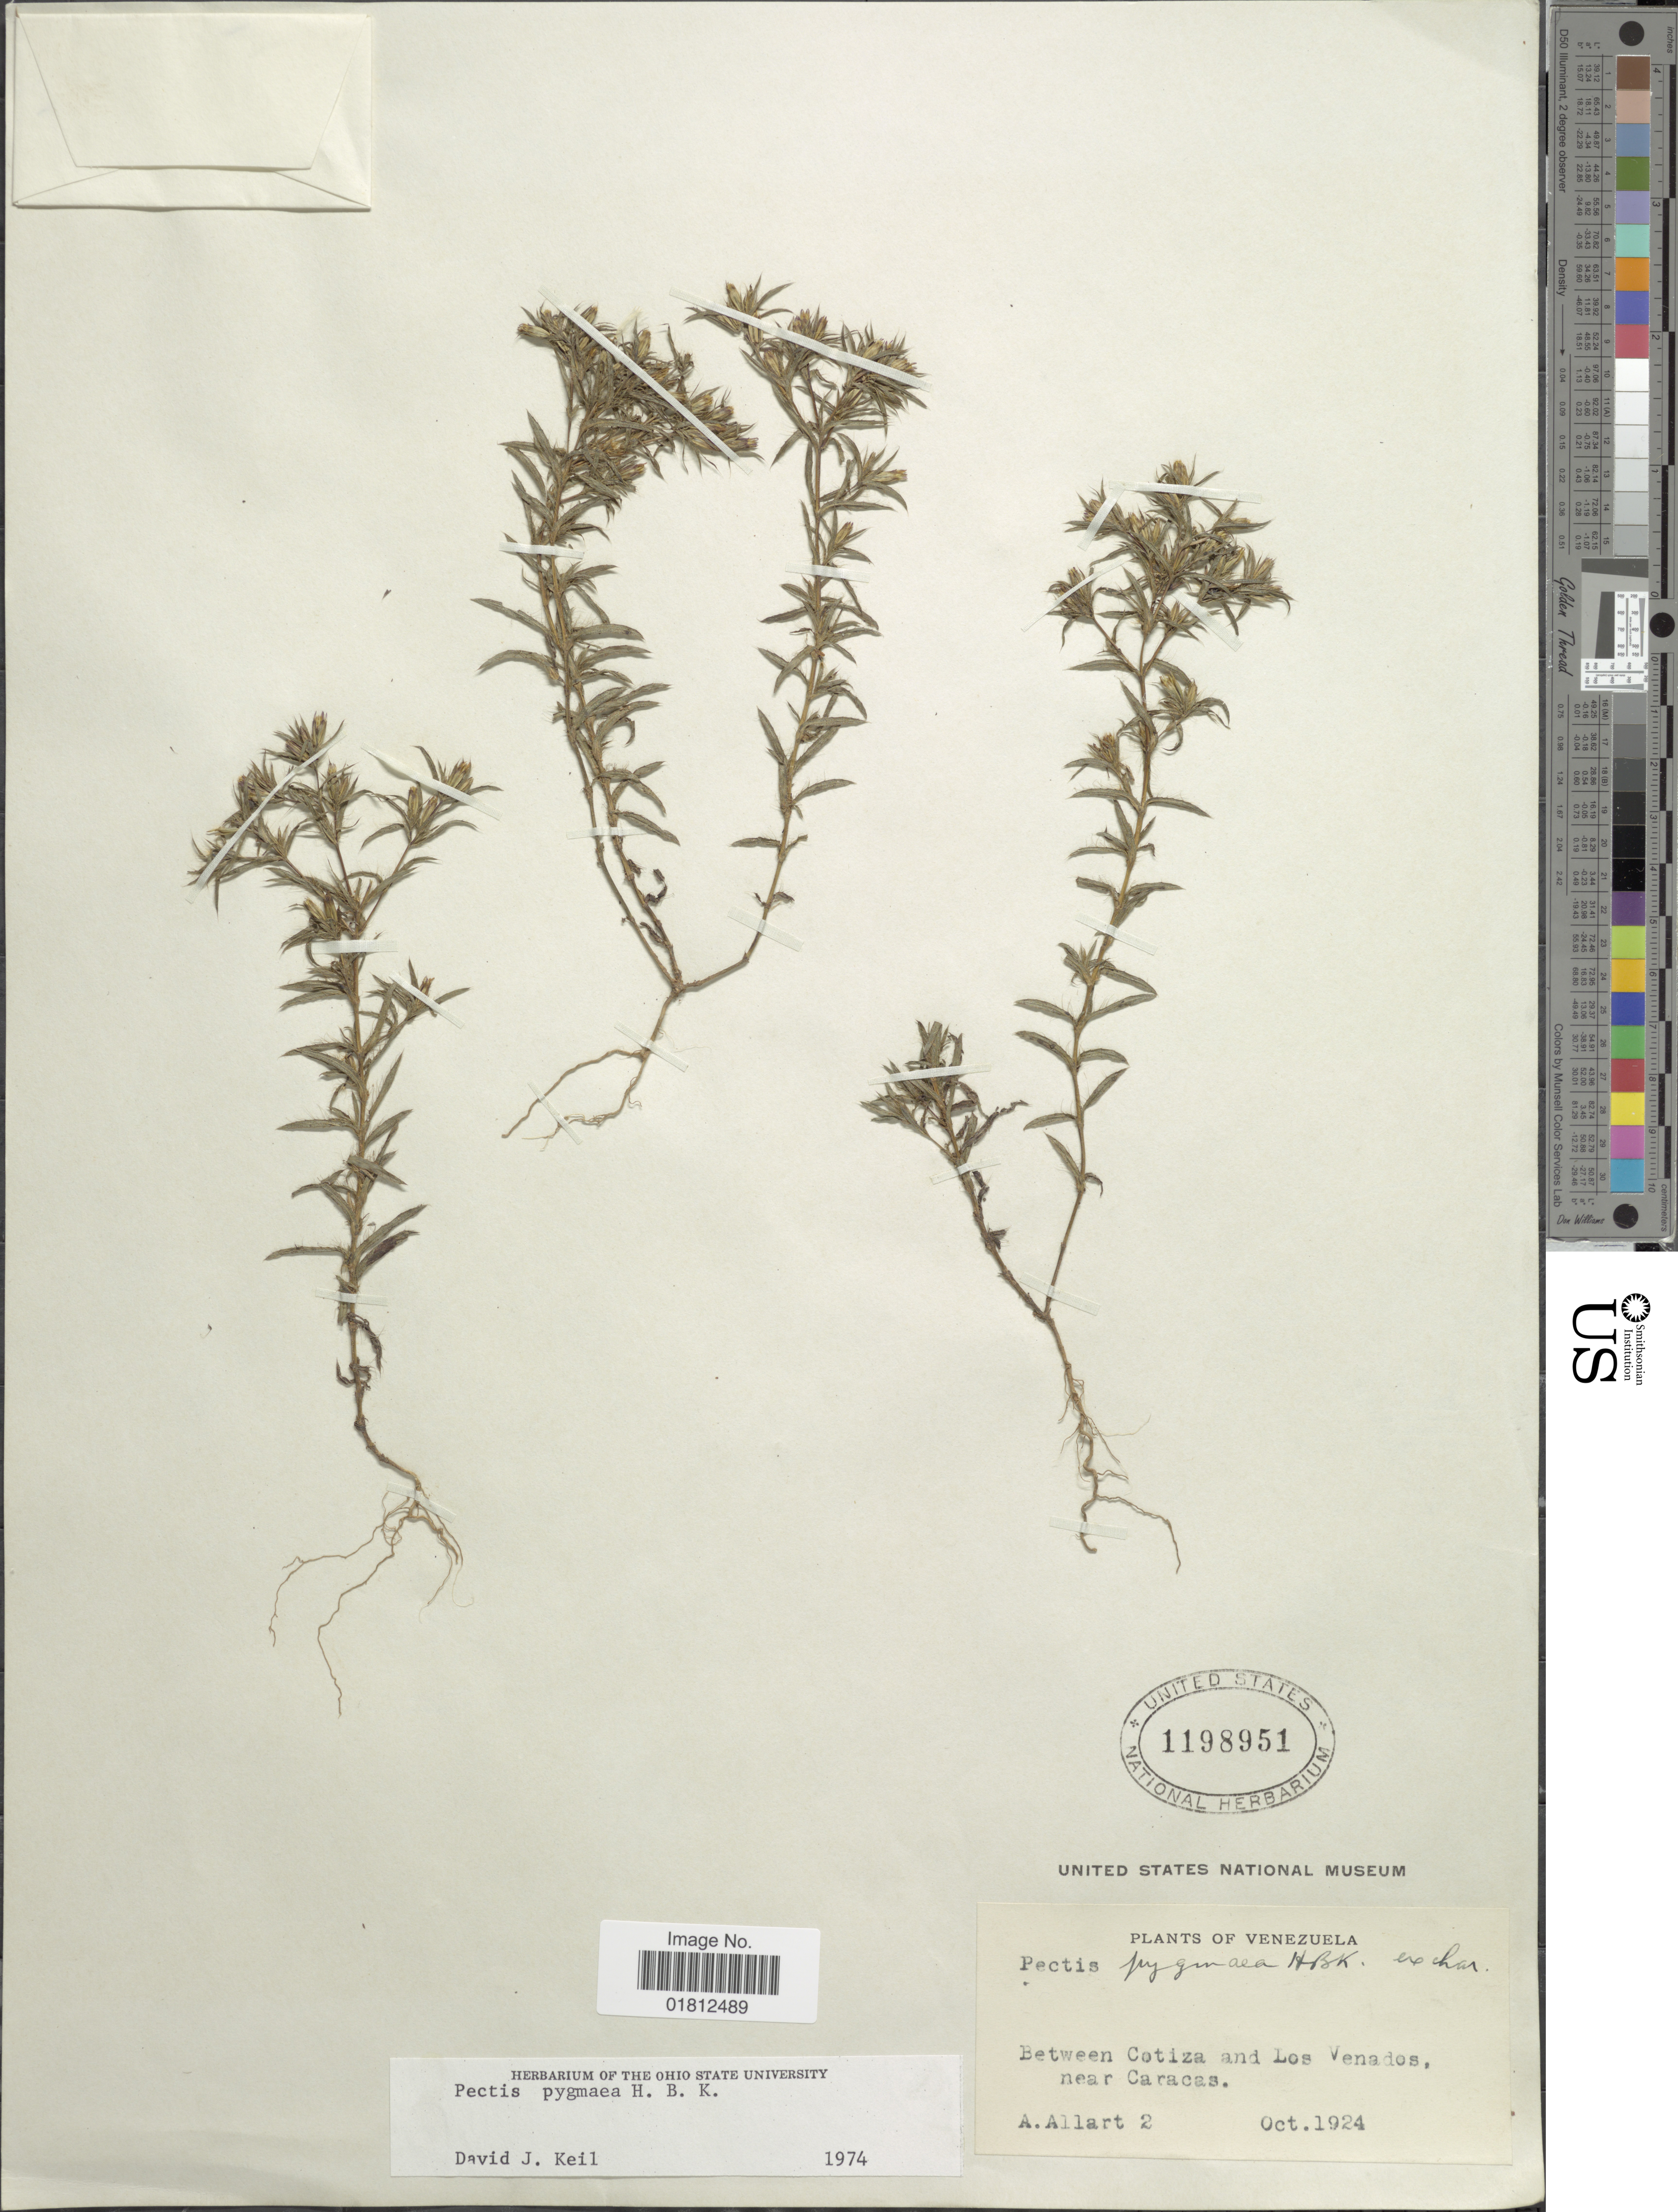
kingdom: Plantae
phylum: Tracheophyta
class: Magnoliopsida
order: Asterales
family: Asteraceae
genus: Pectis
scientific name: Pectis pygmaea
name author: Kunth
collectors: A. Allart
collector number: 2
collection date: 1924-10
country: Venezuela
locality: Between Cotiza and Los Venados, near Caracas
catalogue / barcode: US 1198951